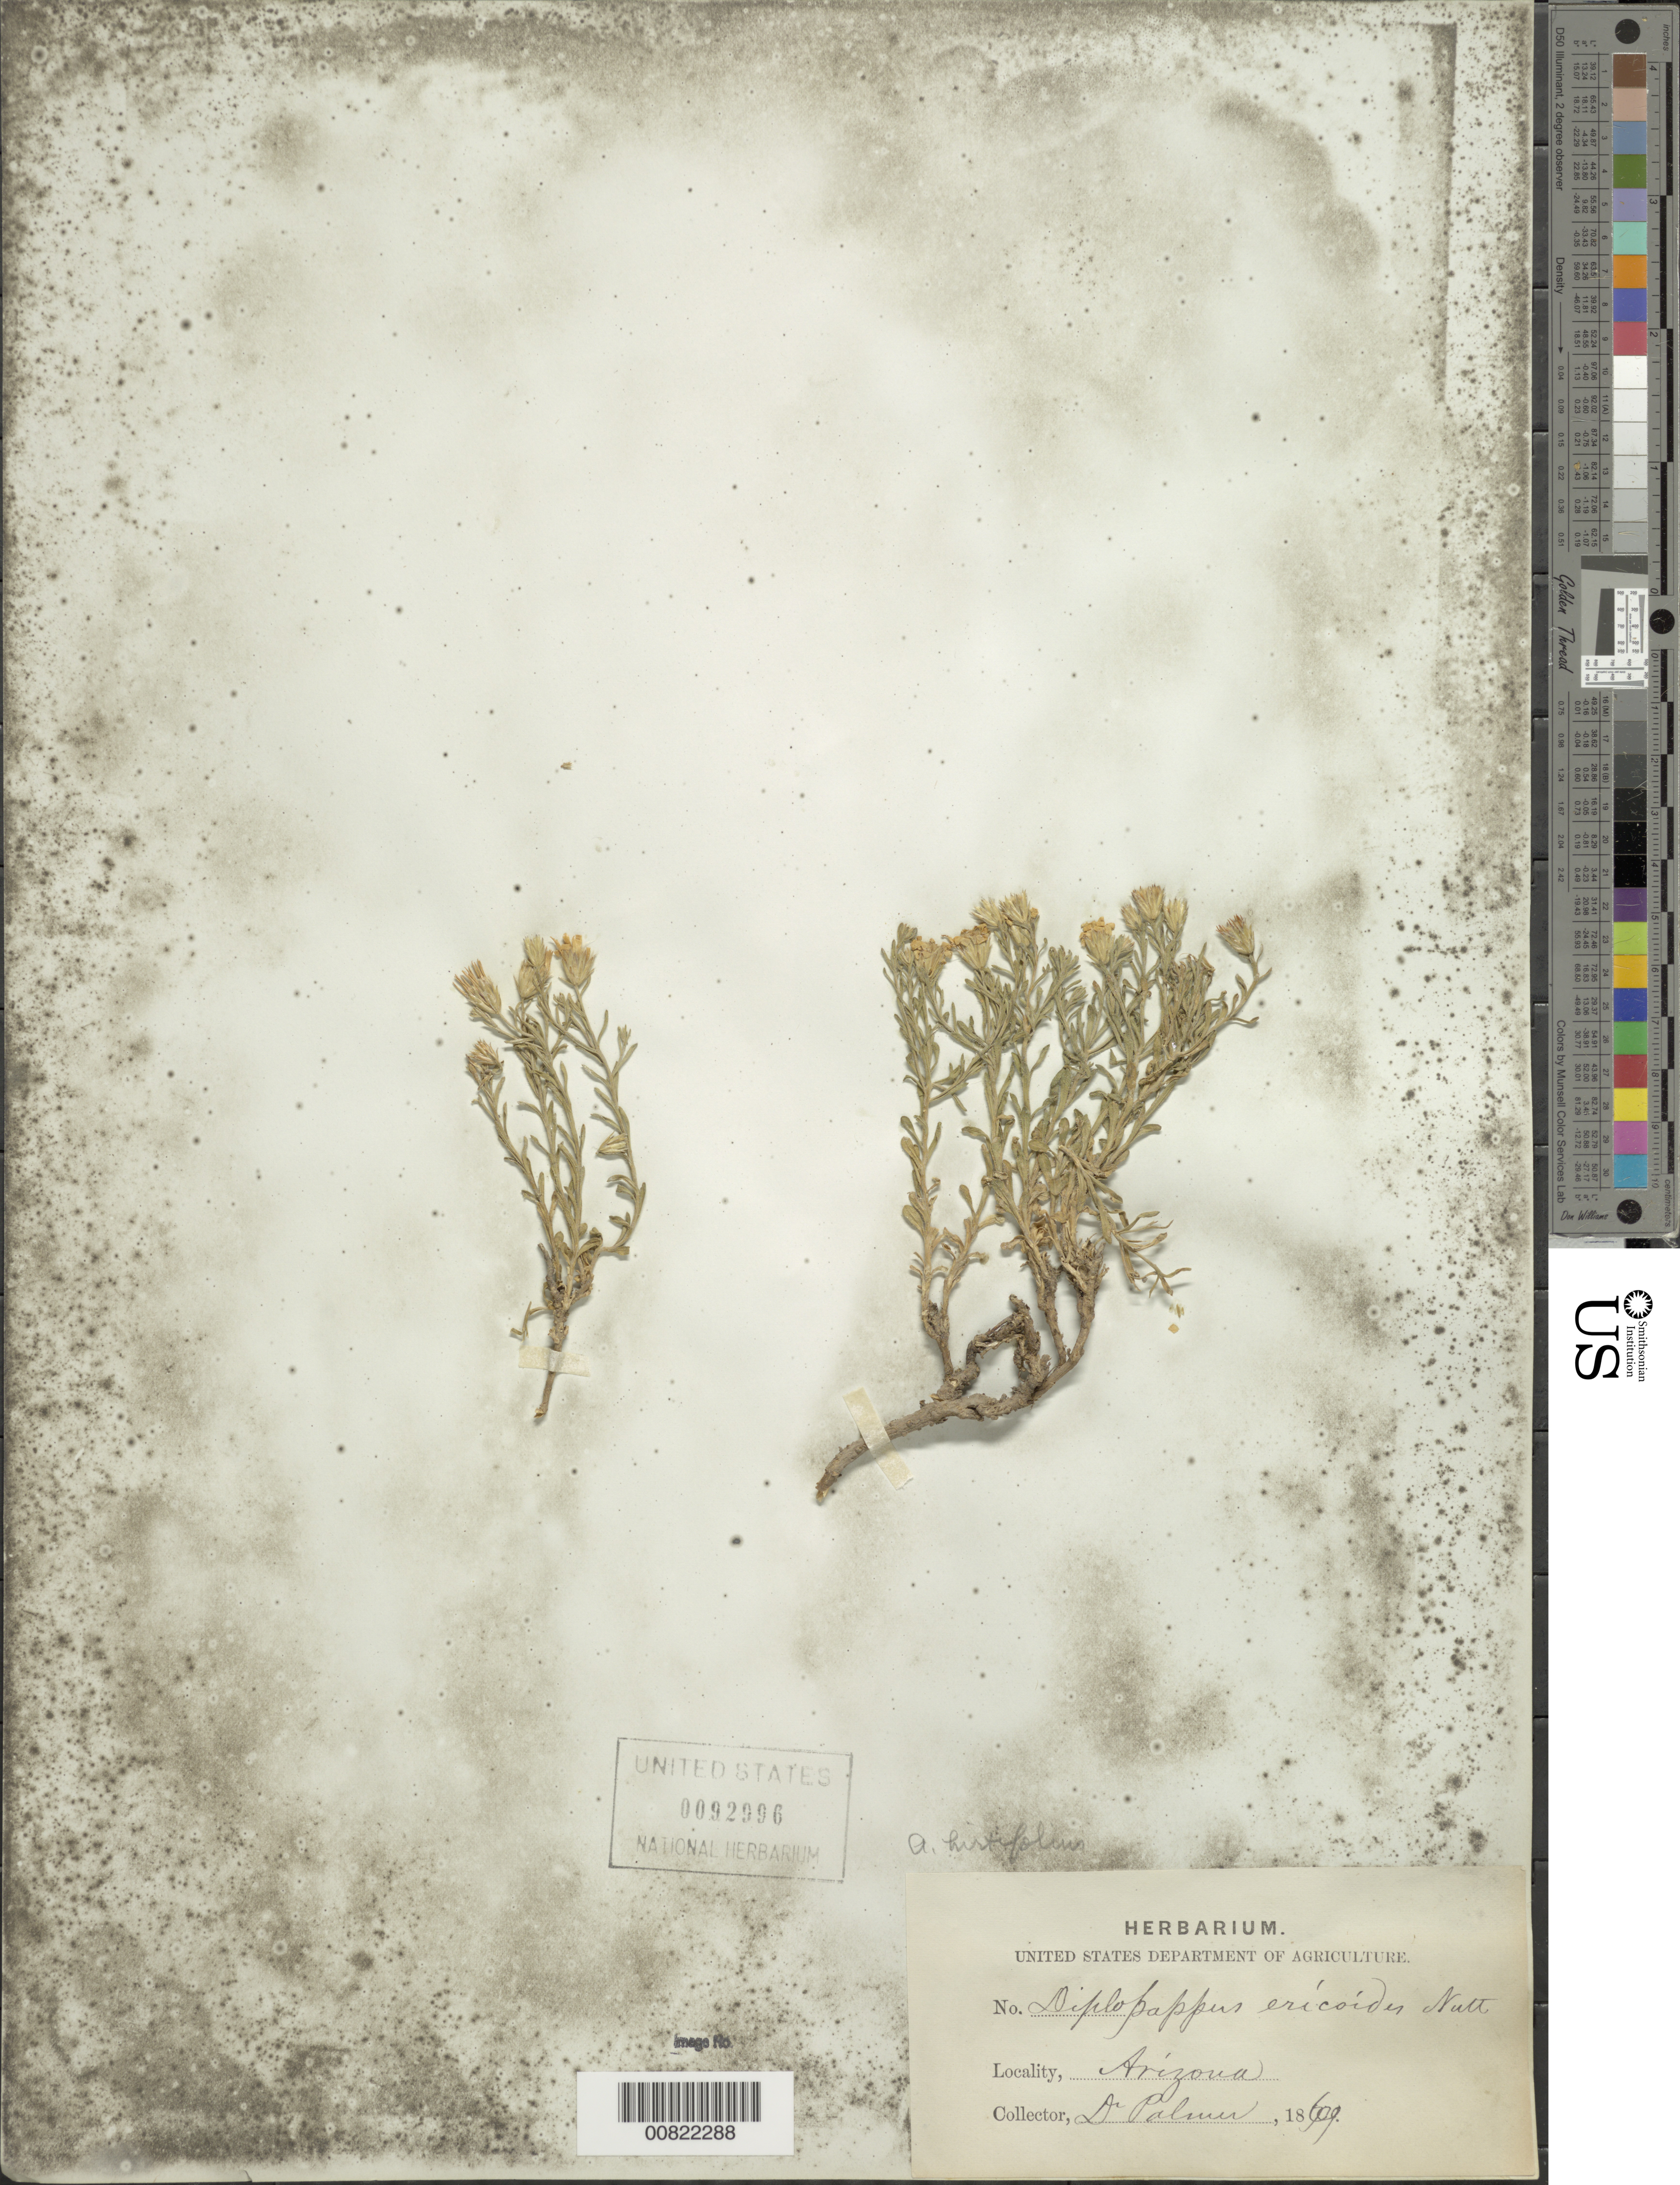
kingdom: Plantae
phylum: Tracheophyta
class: Magnoliopsida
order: Asterales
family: Asteraceae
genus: Chaetopappa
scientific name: Chaetopappa ericoides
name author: (Torr.) G.L. Nesom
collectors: E. Palmer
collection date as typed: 1869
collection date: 1869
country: United States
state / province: Arizona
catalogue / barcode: US 92996